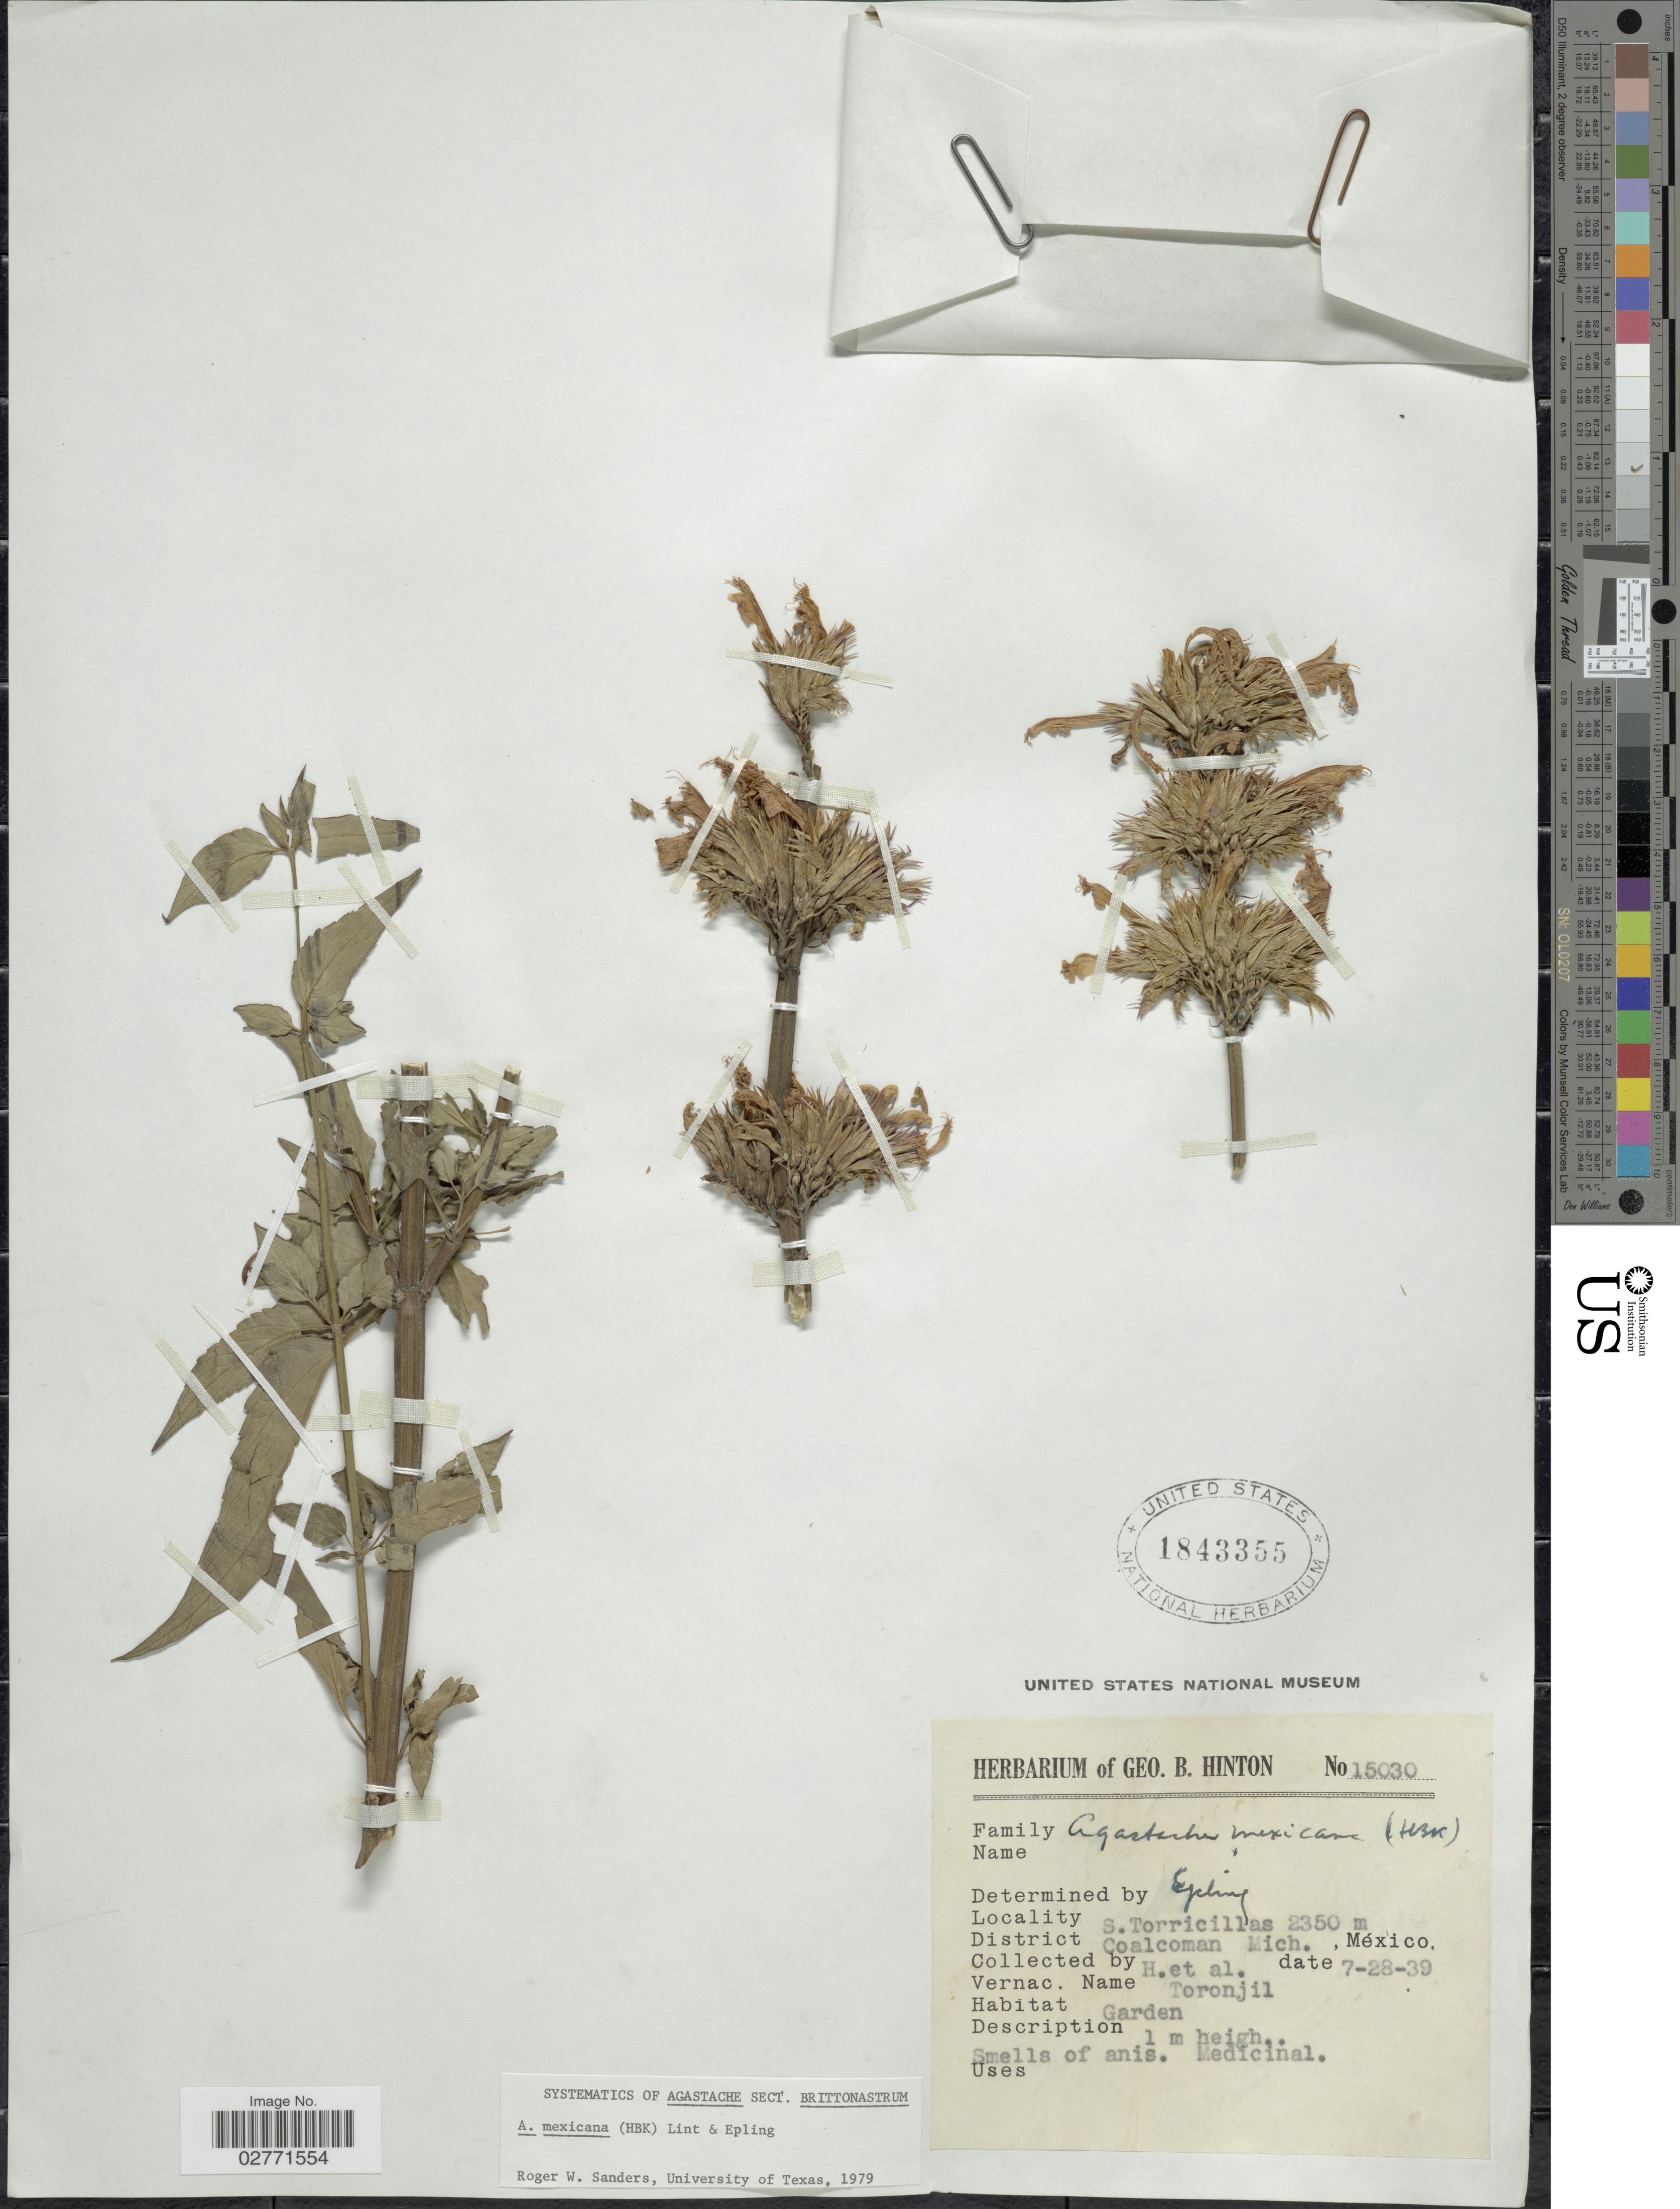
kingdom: Plantae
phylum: Tracheophyta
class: Magnoliopsida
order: Lamiales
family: Lamiaceae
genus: Agastache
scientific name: Agastache mexicana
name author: (Kunth) Lint & Epling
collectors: G. B. Hinton & et al.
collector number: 15030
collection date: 1939-07-28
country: Mexico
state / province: Michoacán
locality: S.Torricillas, District Coalcoman.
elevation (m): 2350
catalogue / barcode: US 1843355